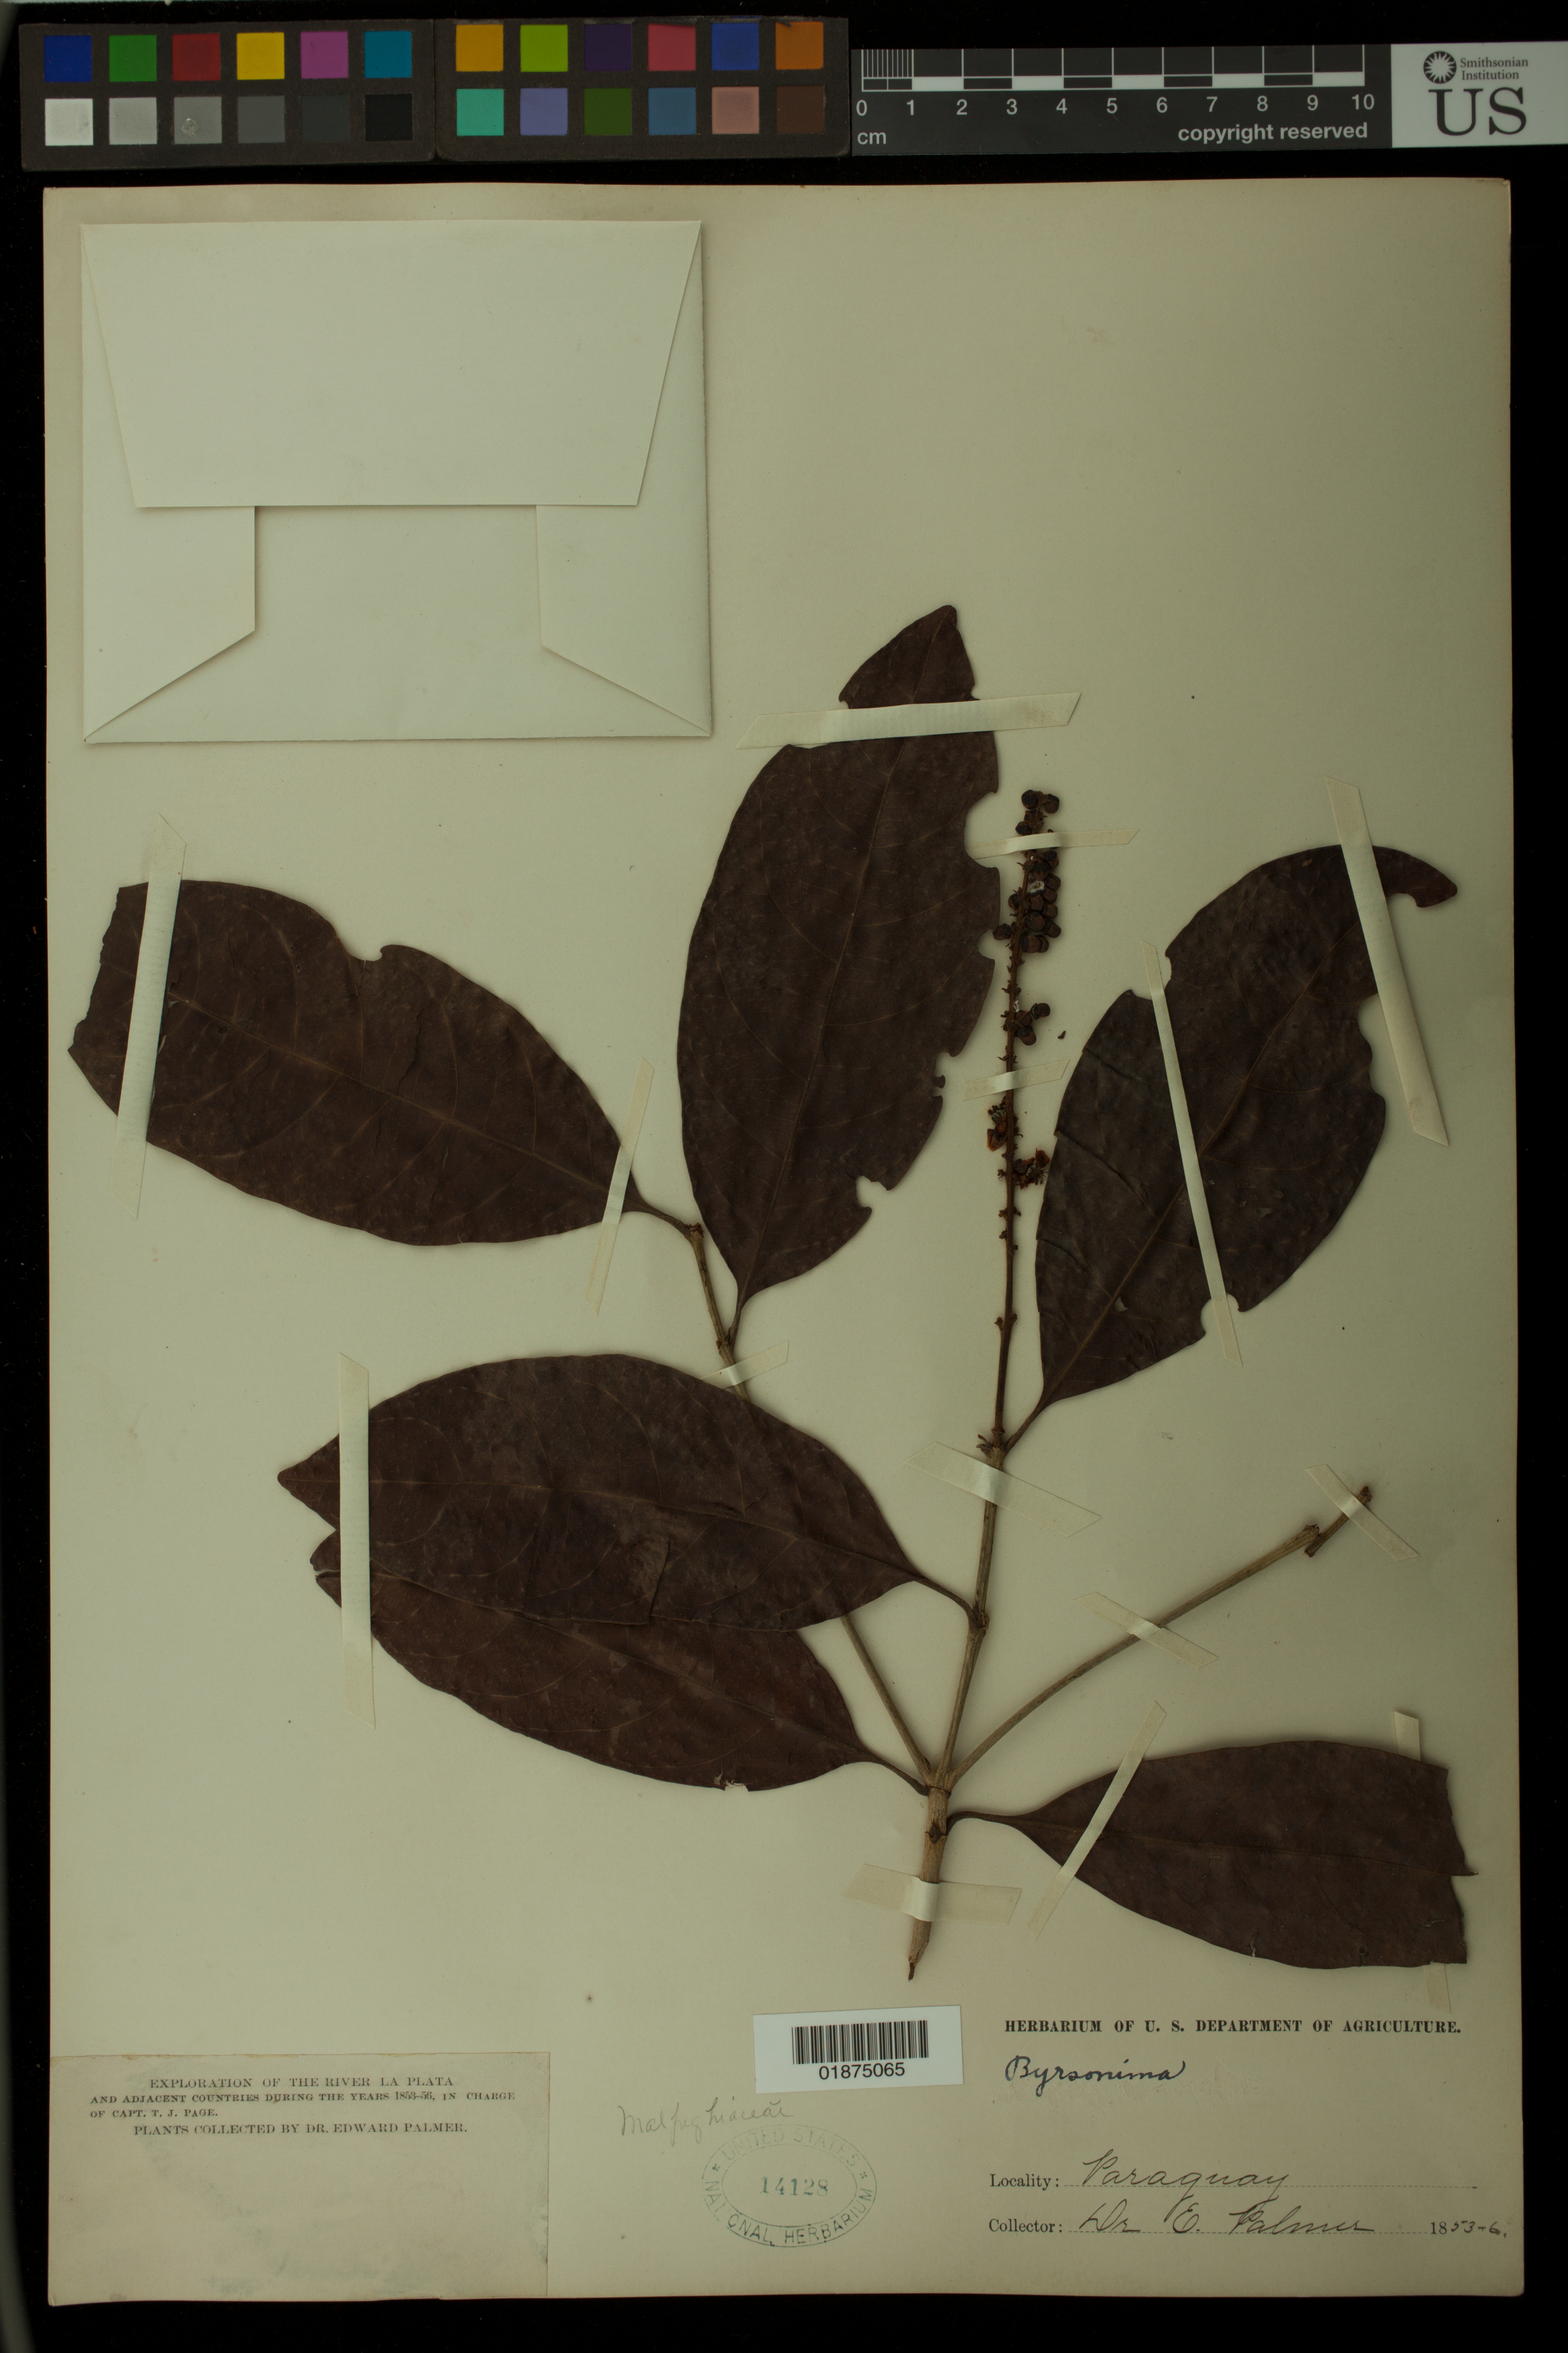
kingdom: Plantae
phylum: Tracheophyta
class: Magnoliopsida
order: Malpighiales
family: Malpighiaceae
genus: Byrsonima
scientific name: Byrsonima sp.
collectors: E. Palmer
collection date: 1905-01-26/1905-01-29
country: Paraguay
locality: Exploration of the river la Plata and adjacent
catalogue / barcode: US 14128